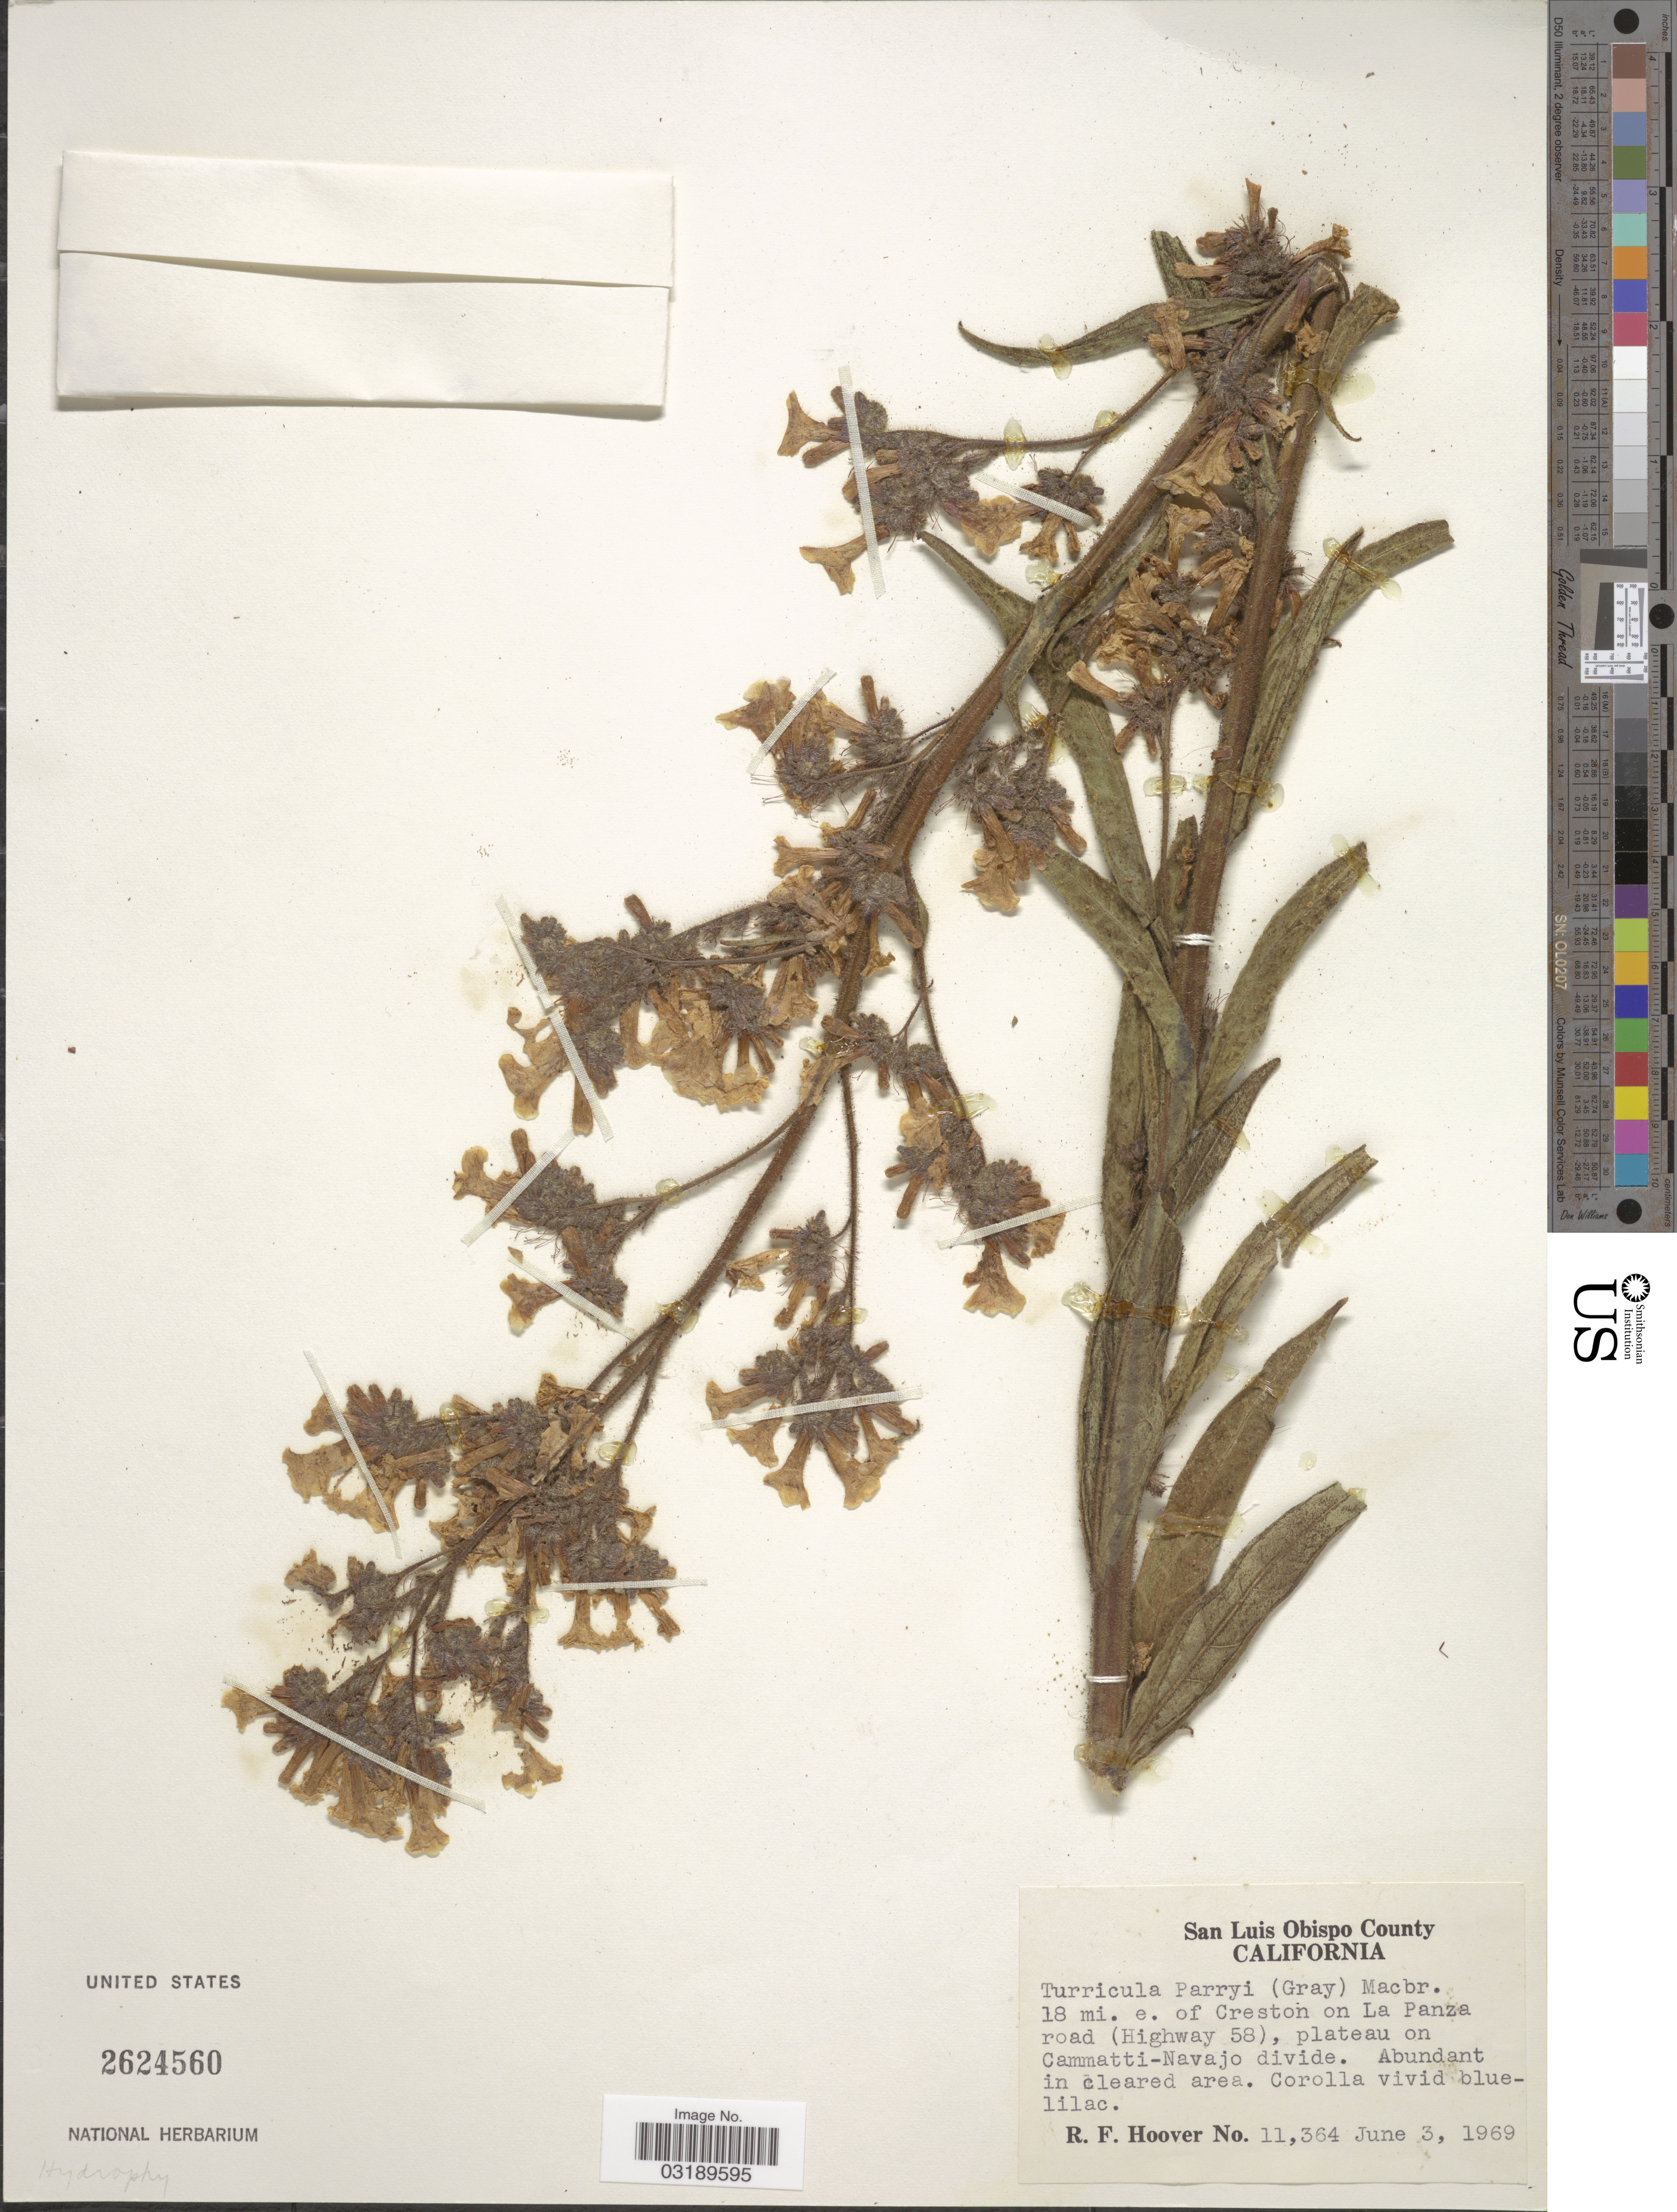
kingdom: Plantae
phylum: Tracheophyta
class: Magnoliopsida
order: Boraginales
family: Namaceae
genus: Turricula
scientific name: Turricula parryi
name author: (A. Gray) J.F. Macbr.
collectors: R. F. Hoover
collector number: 11364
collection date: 1969-06-03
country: United States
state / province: California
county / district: San Luis Obispo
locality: San Luis Obispo County. 18 mi. e. of Creston on La Panza road (Highway 58), plateau on Cammatti-Navajo divide.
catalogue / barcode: US 2624560